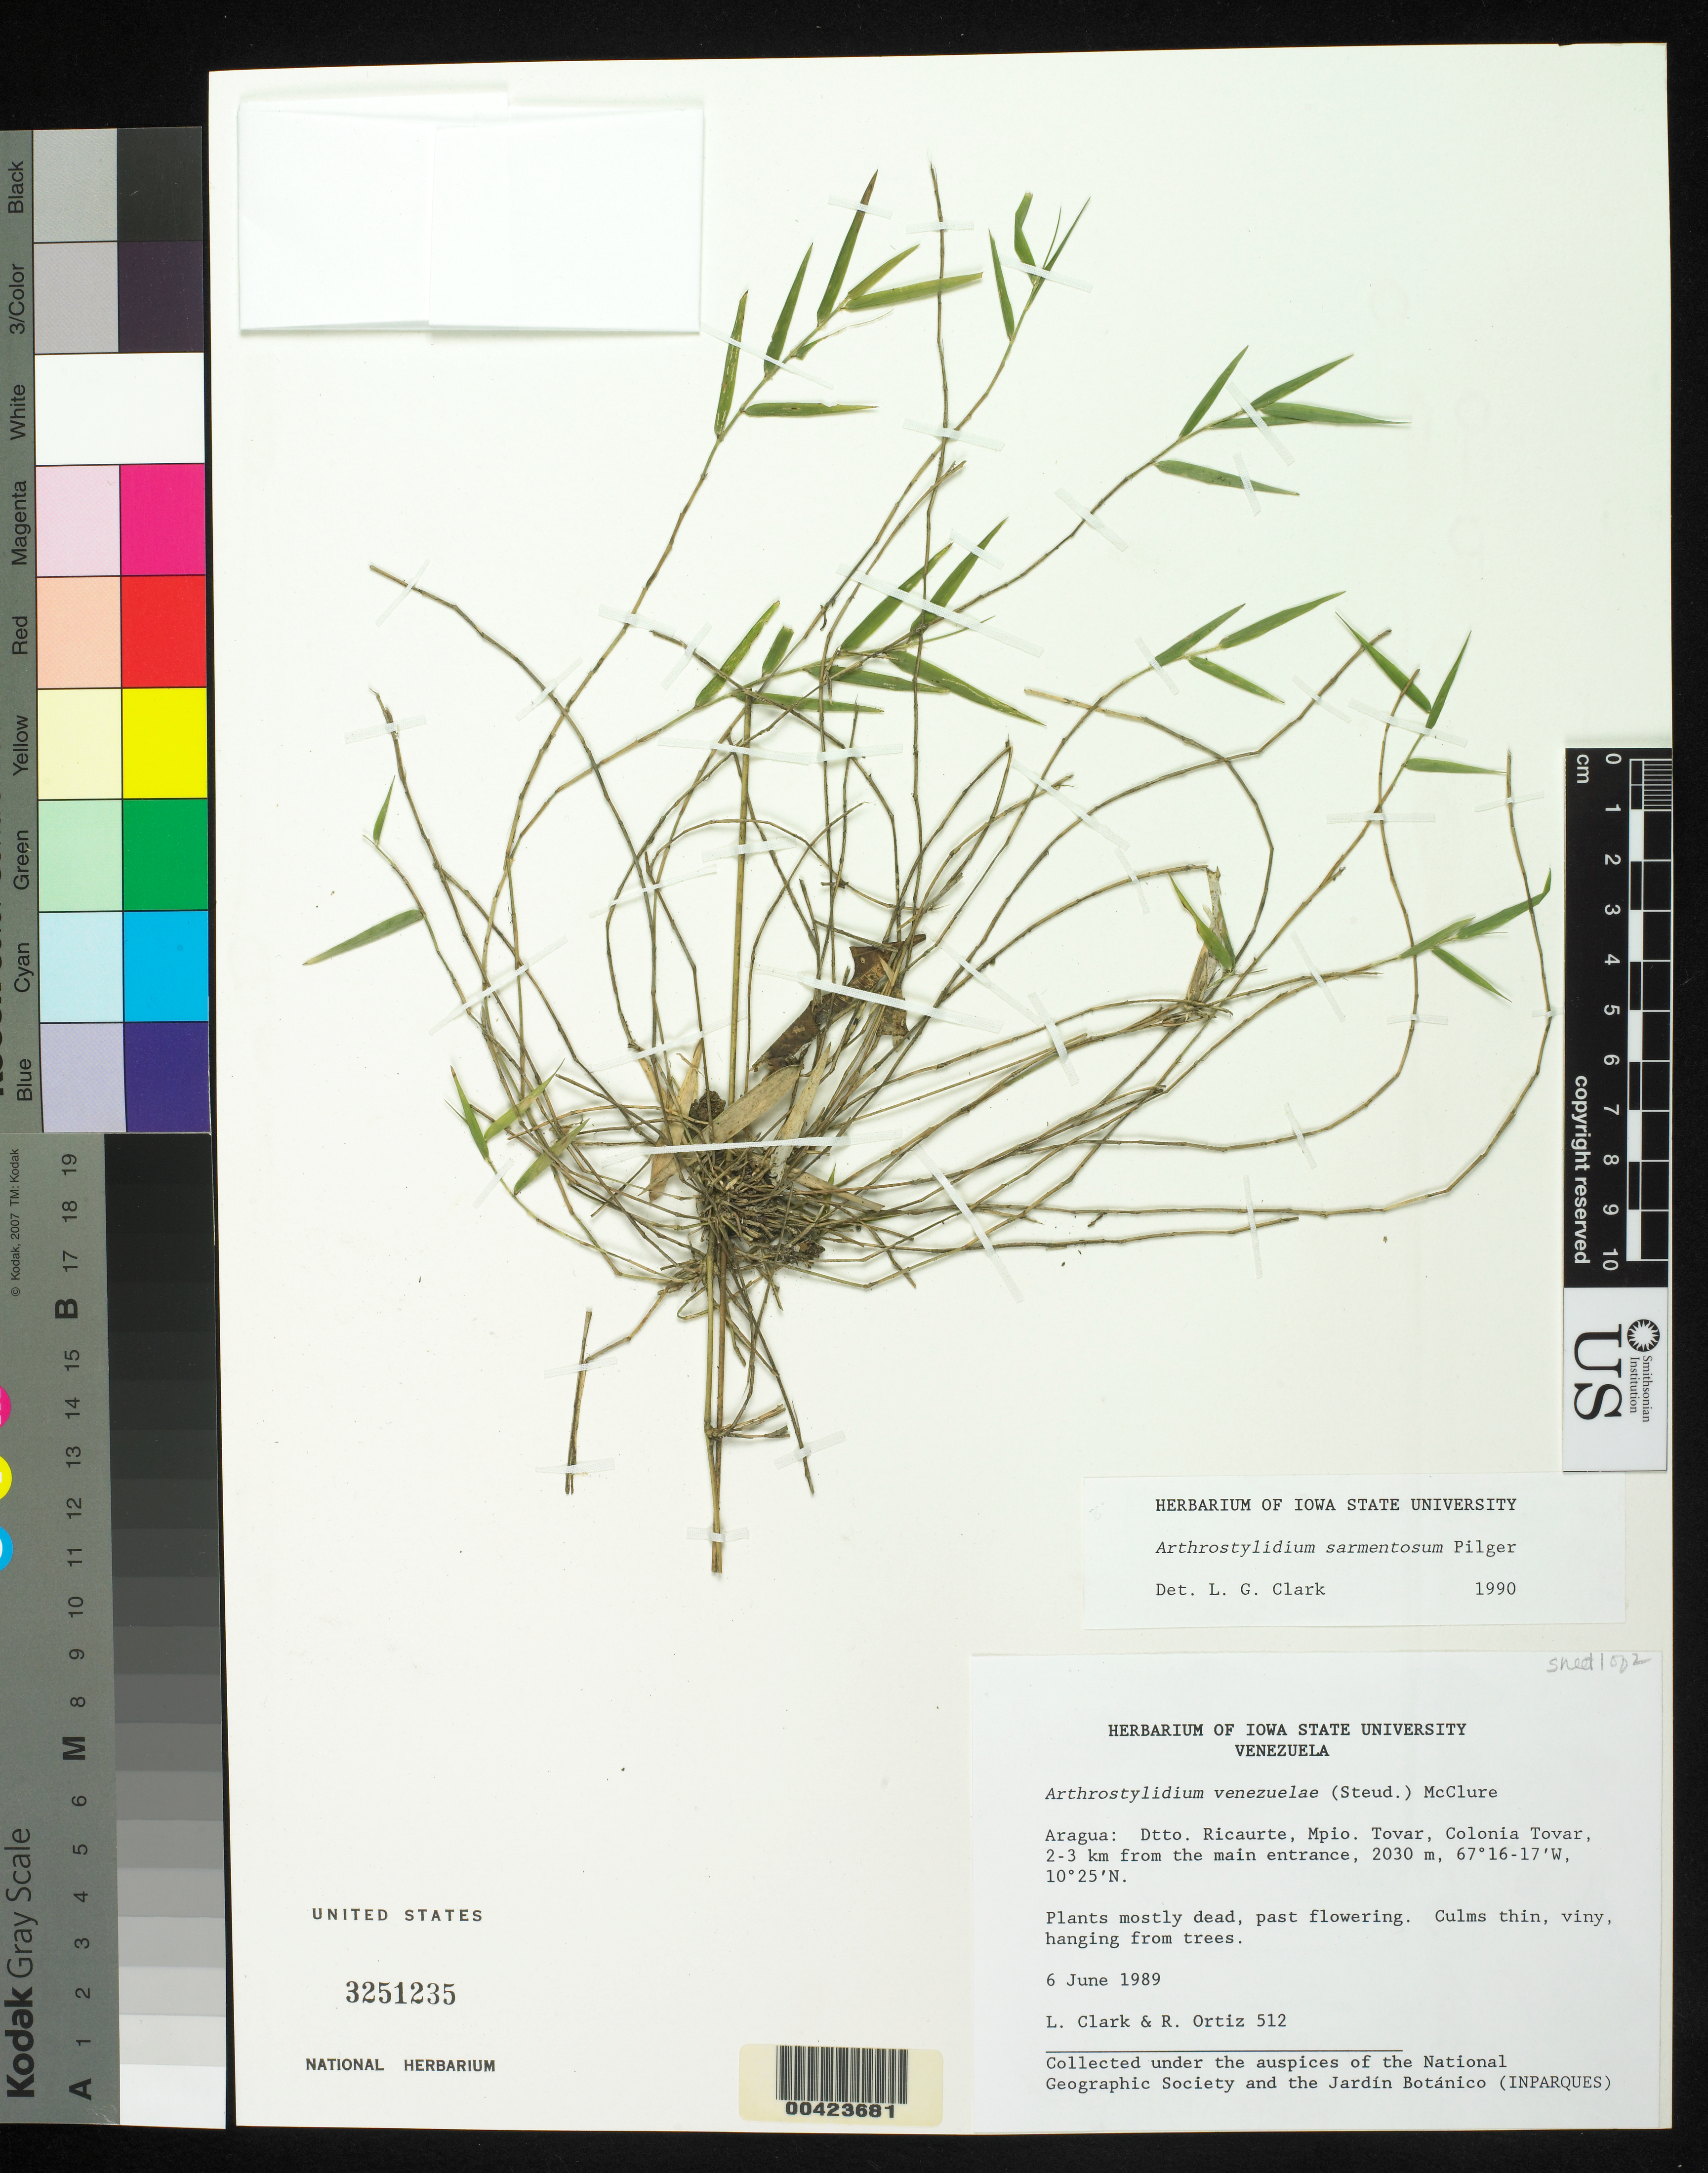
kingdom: Plantae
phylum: Tracheophyta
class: Liliopsida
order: Poales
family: Poaceae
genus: Arthrostylidium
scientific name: Arthrostylidium sarmentosum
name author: Pilg. in Urb.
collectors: L. G. Clark & R. del C. Ortiz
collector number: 512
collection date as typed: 06 Jun 1989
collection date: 1989-06-06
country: Venezuela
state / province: Aragua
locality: Colonia tovar, 2-3 km from the main entrance; mpio tovar; dtto ricaurte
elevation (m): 2030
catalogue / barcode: US 3251235